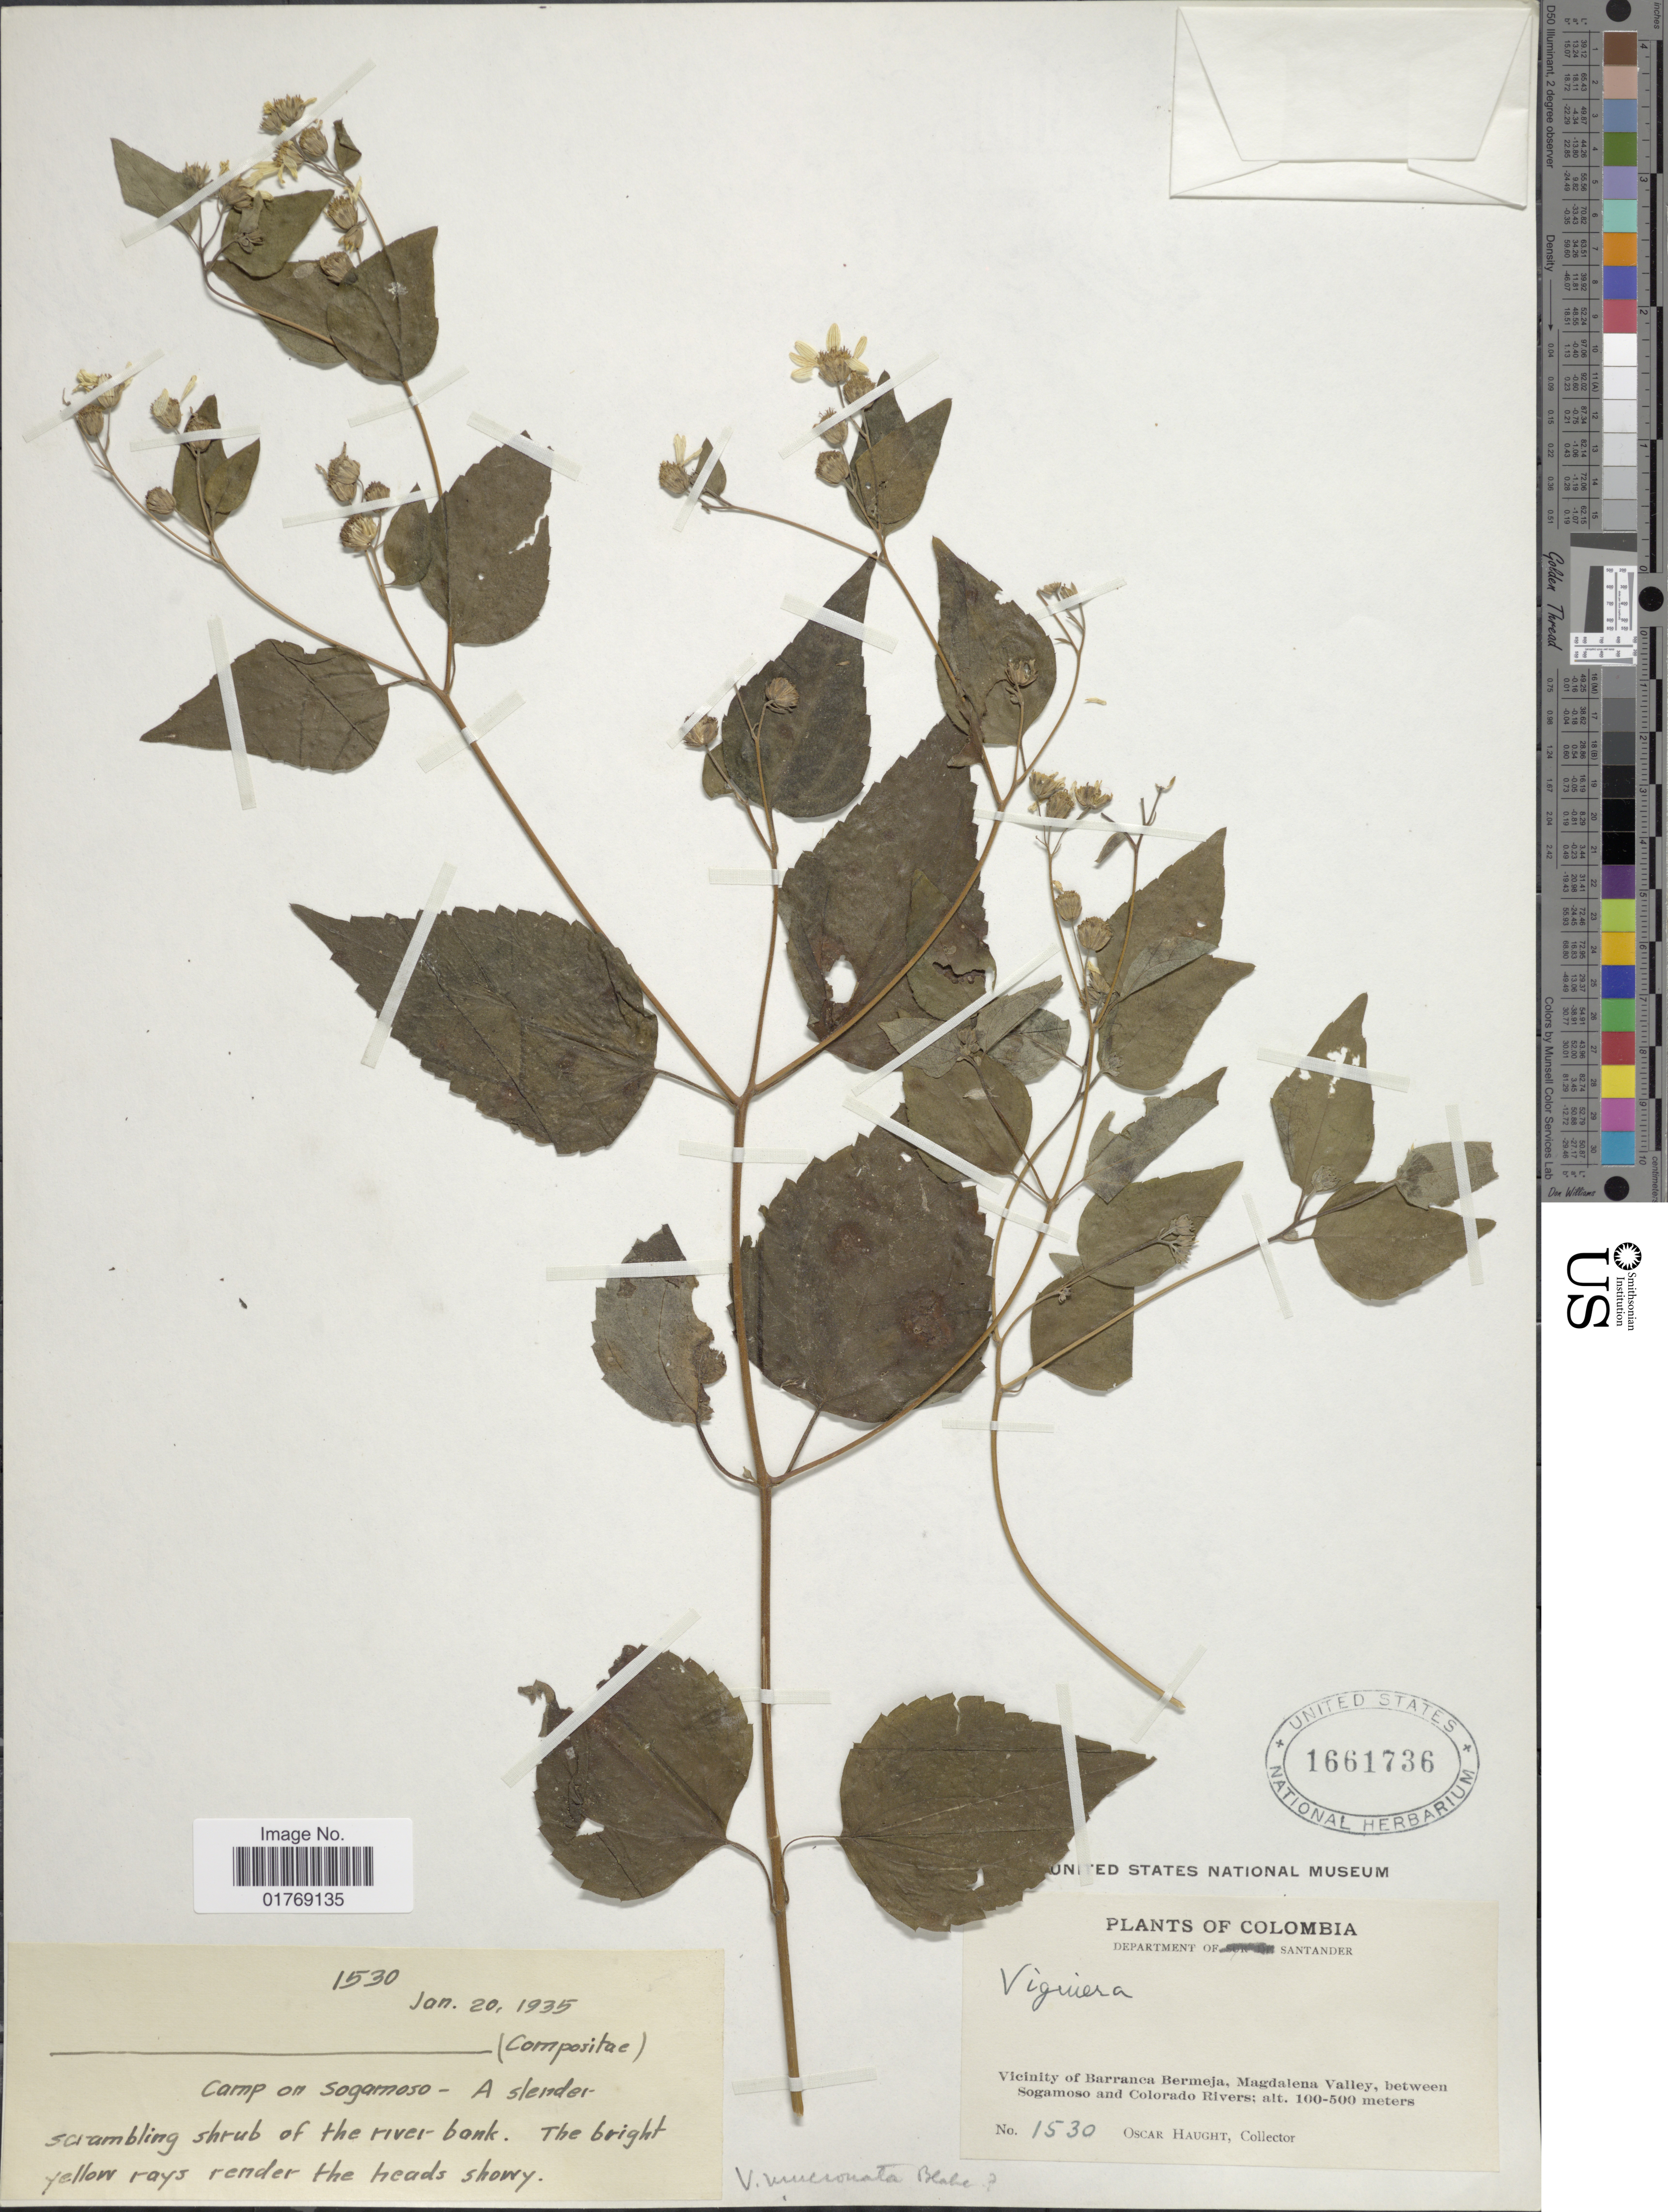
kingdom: Plantae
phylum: Tracheophyta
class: Magnoliopsida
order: Asterales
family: Asteraceae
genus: Viguiera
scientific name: Viguiera serrata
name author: (Rusby) H. Rob.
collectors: O. L. Haught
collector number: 1530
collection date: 1935-01-20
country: Colombia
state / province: Santander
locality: Department of Santander. Vicinity of Barranca Bermeja, Magdalena Valley, between Sogamoso and Colorado Rivers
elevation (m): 100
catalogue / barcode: US 1661736